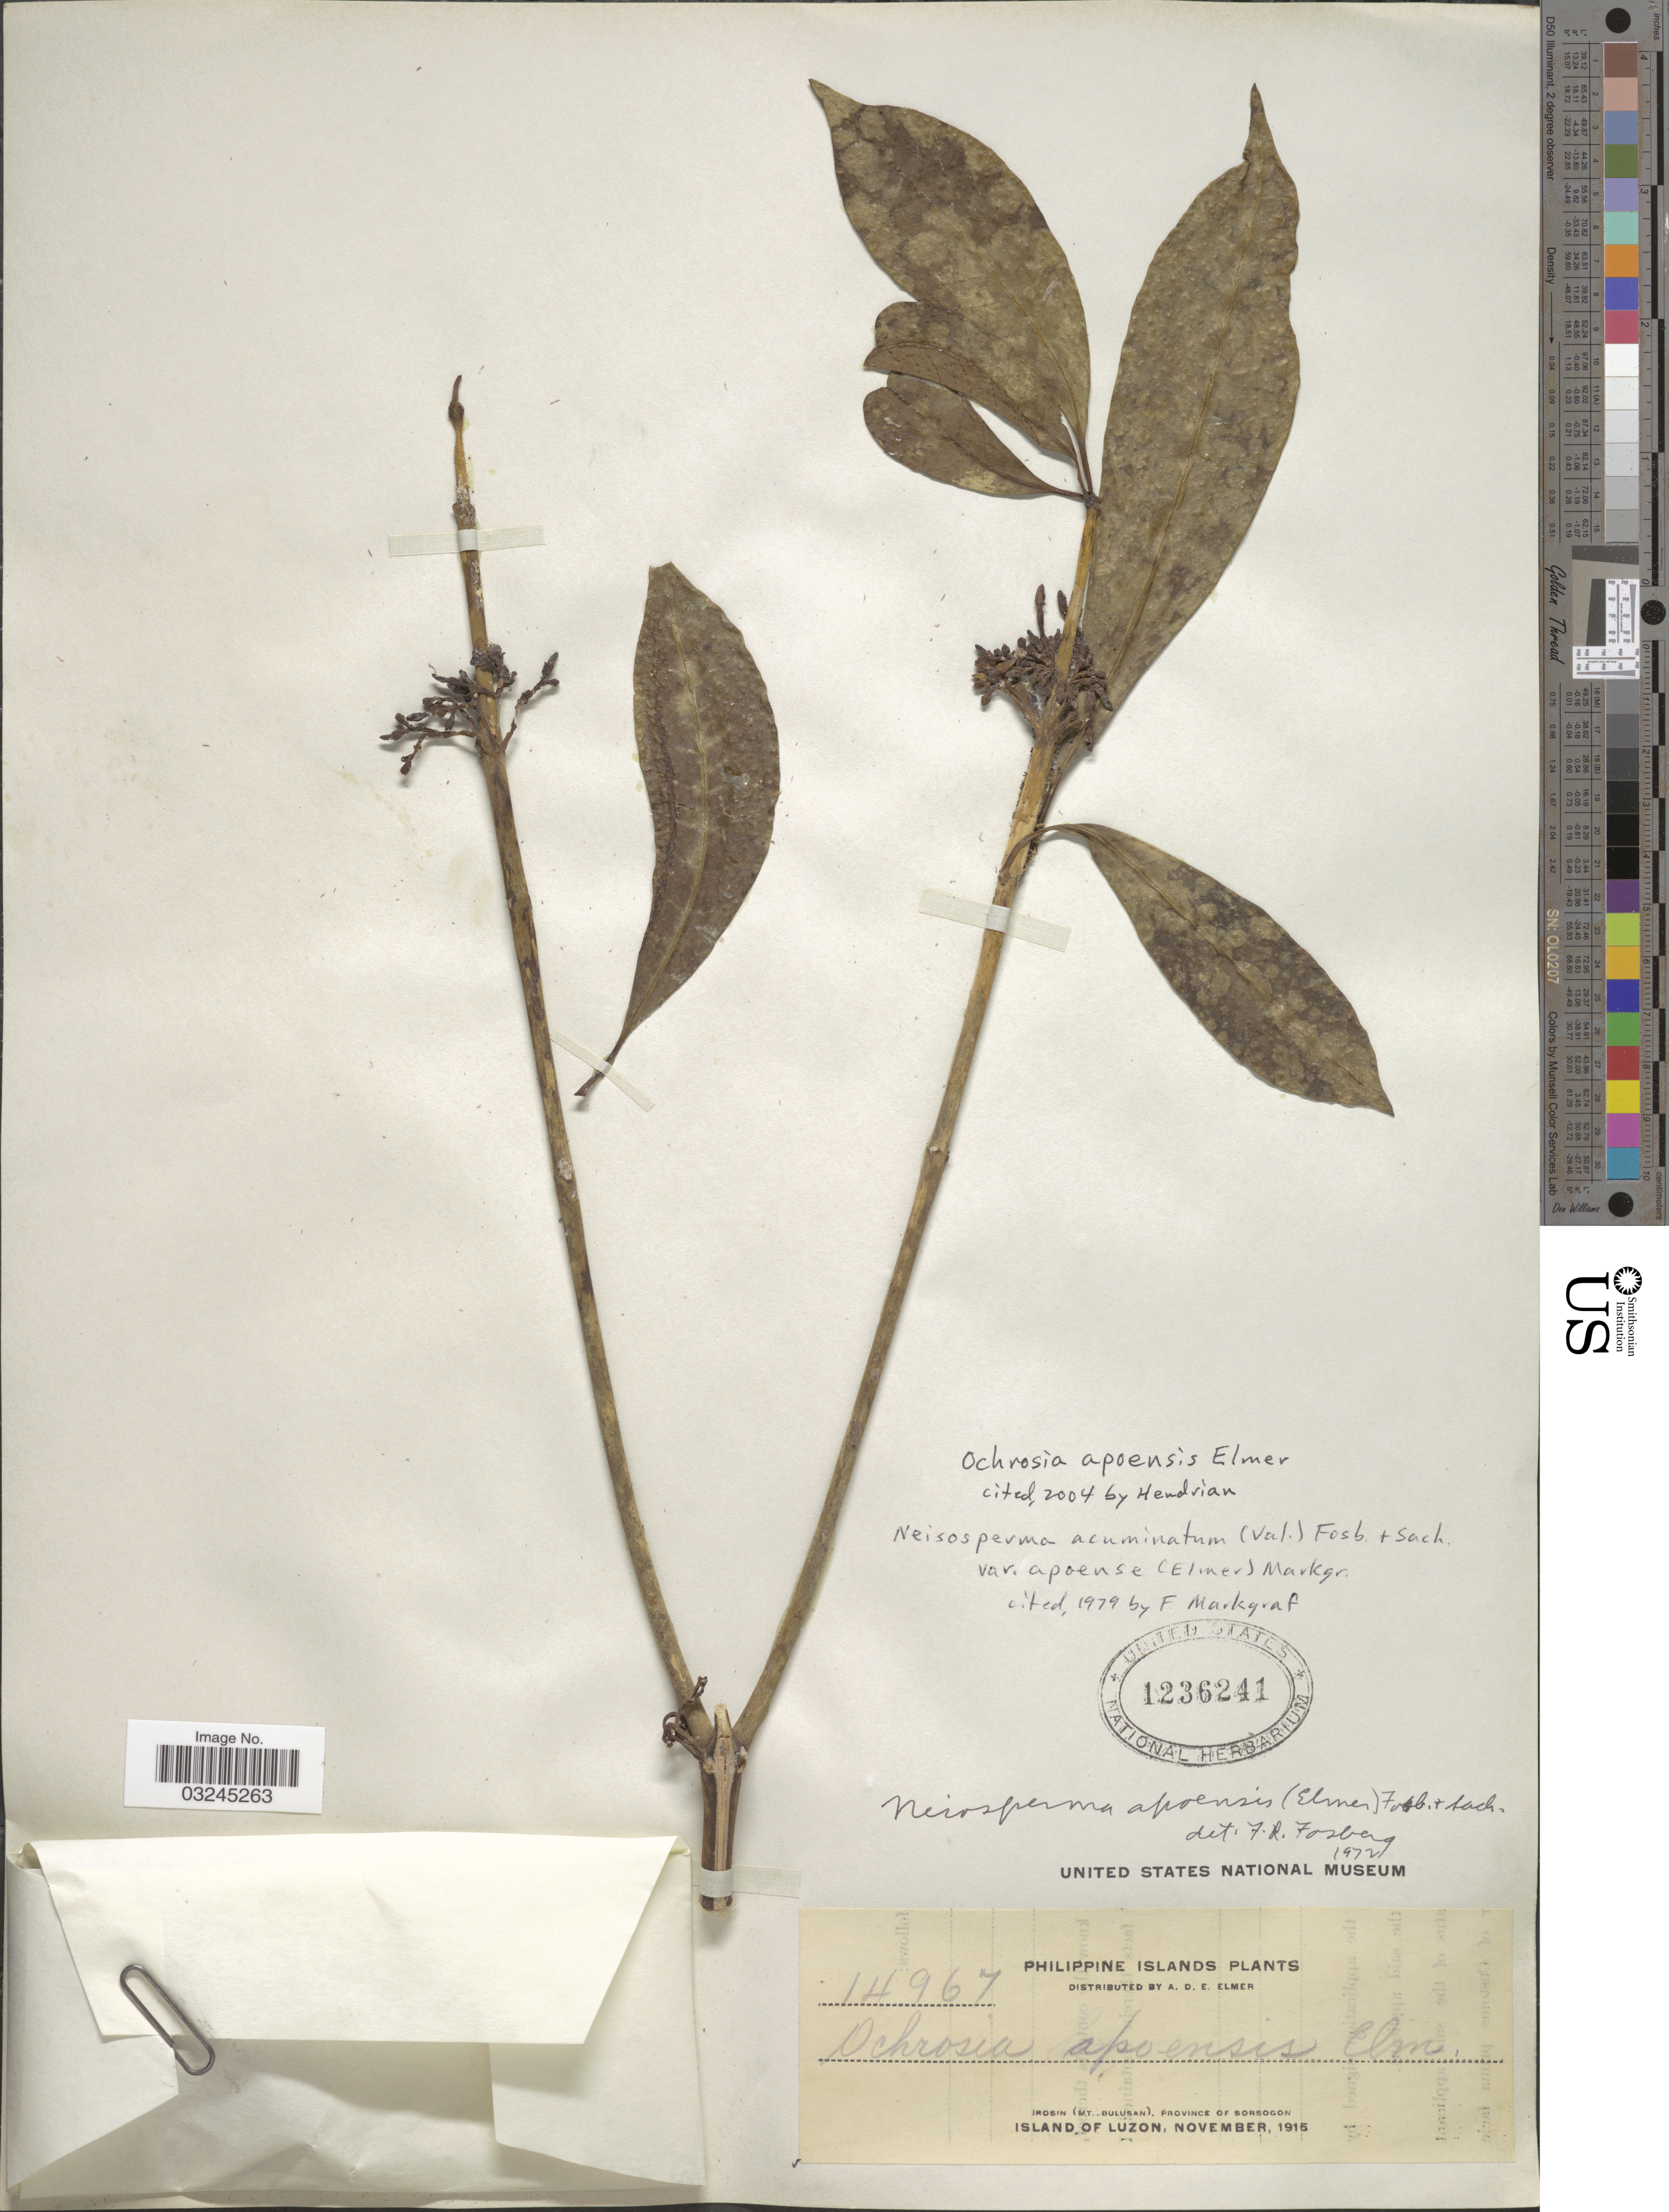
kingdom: Plantae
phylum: Tracheophyta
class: Magnoliopsida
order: Gentianales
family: Apocynaceae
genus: Ochrosia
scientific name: Ochrosia apoensis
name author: Elmer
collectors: A. D. E. Elmer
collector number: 14967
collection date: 1915-11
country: Philippines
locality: Irosin (Mt. Bulusan), Province of Sorsogon. Island of Luzon.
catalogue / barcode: US 1236241